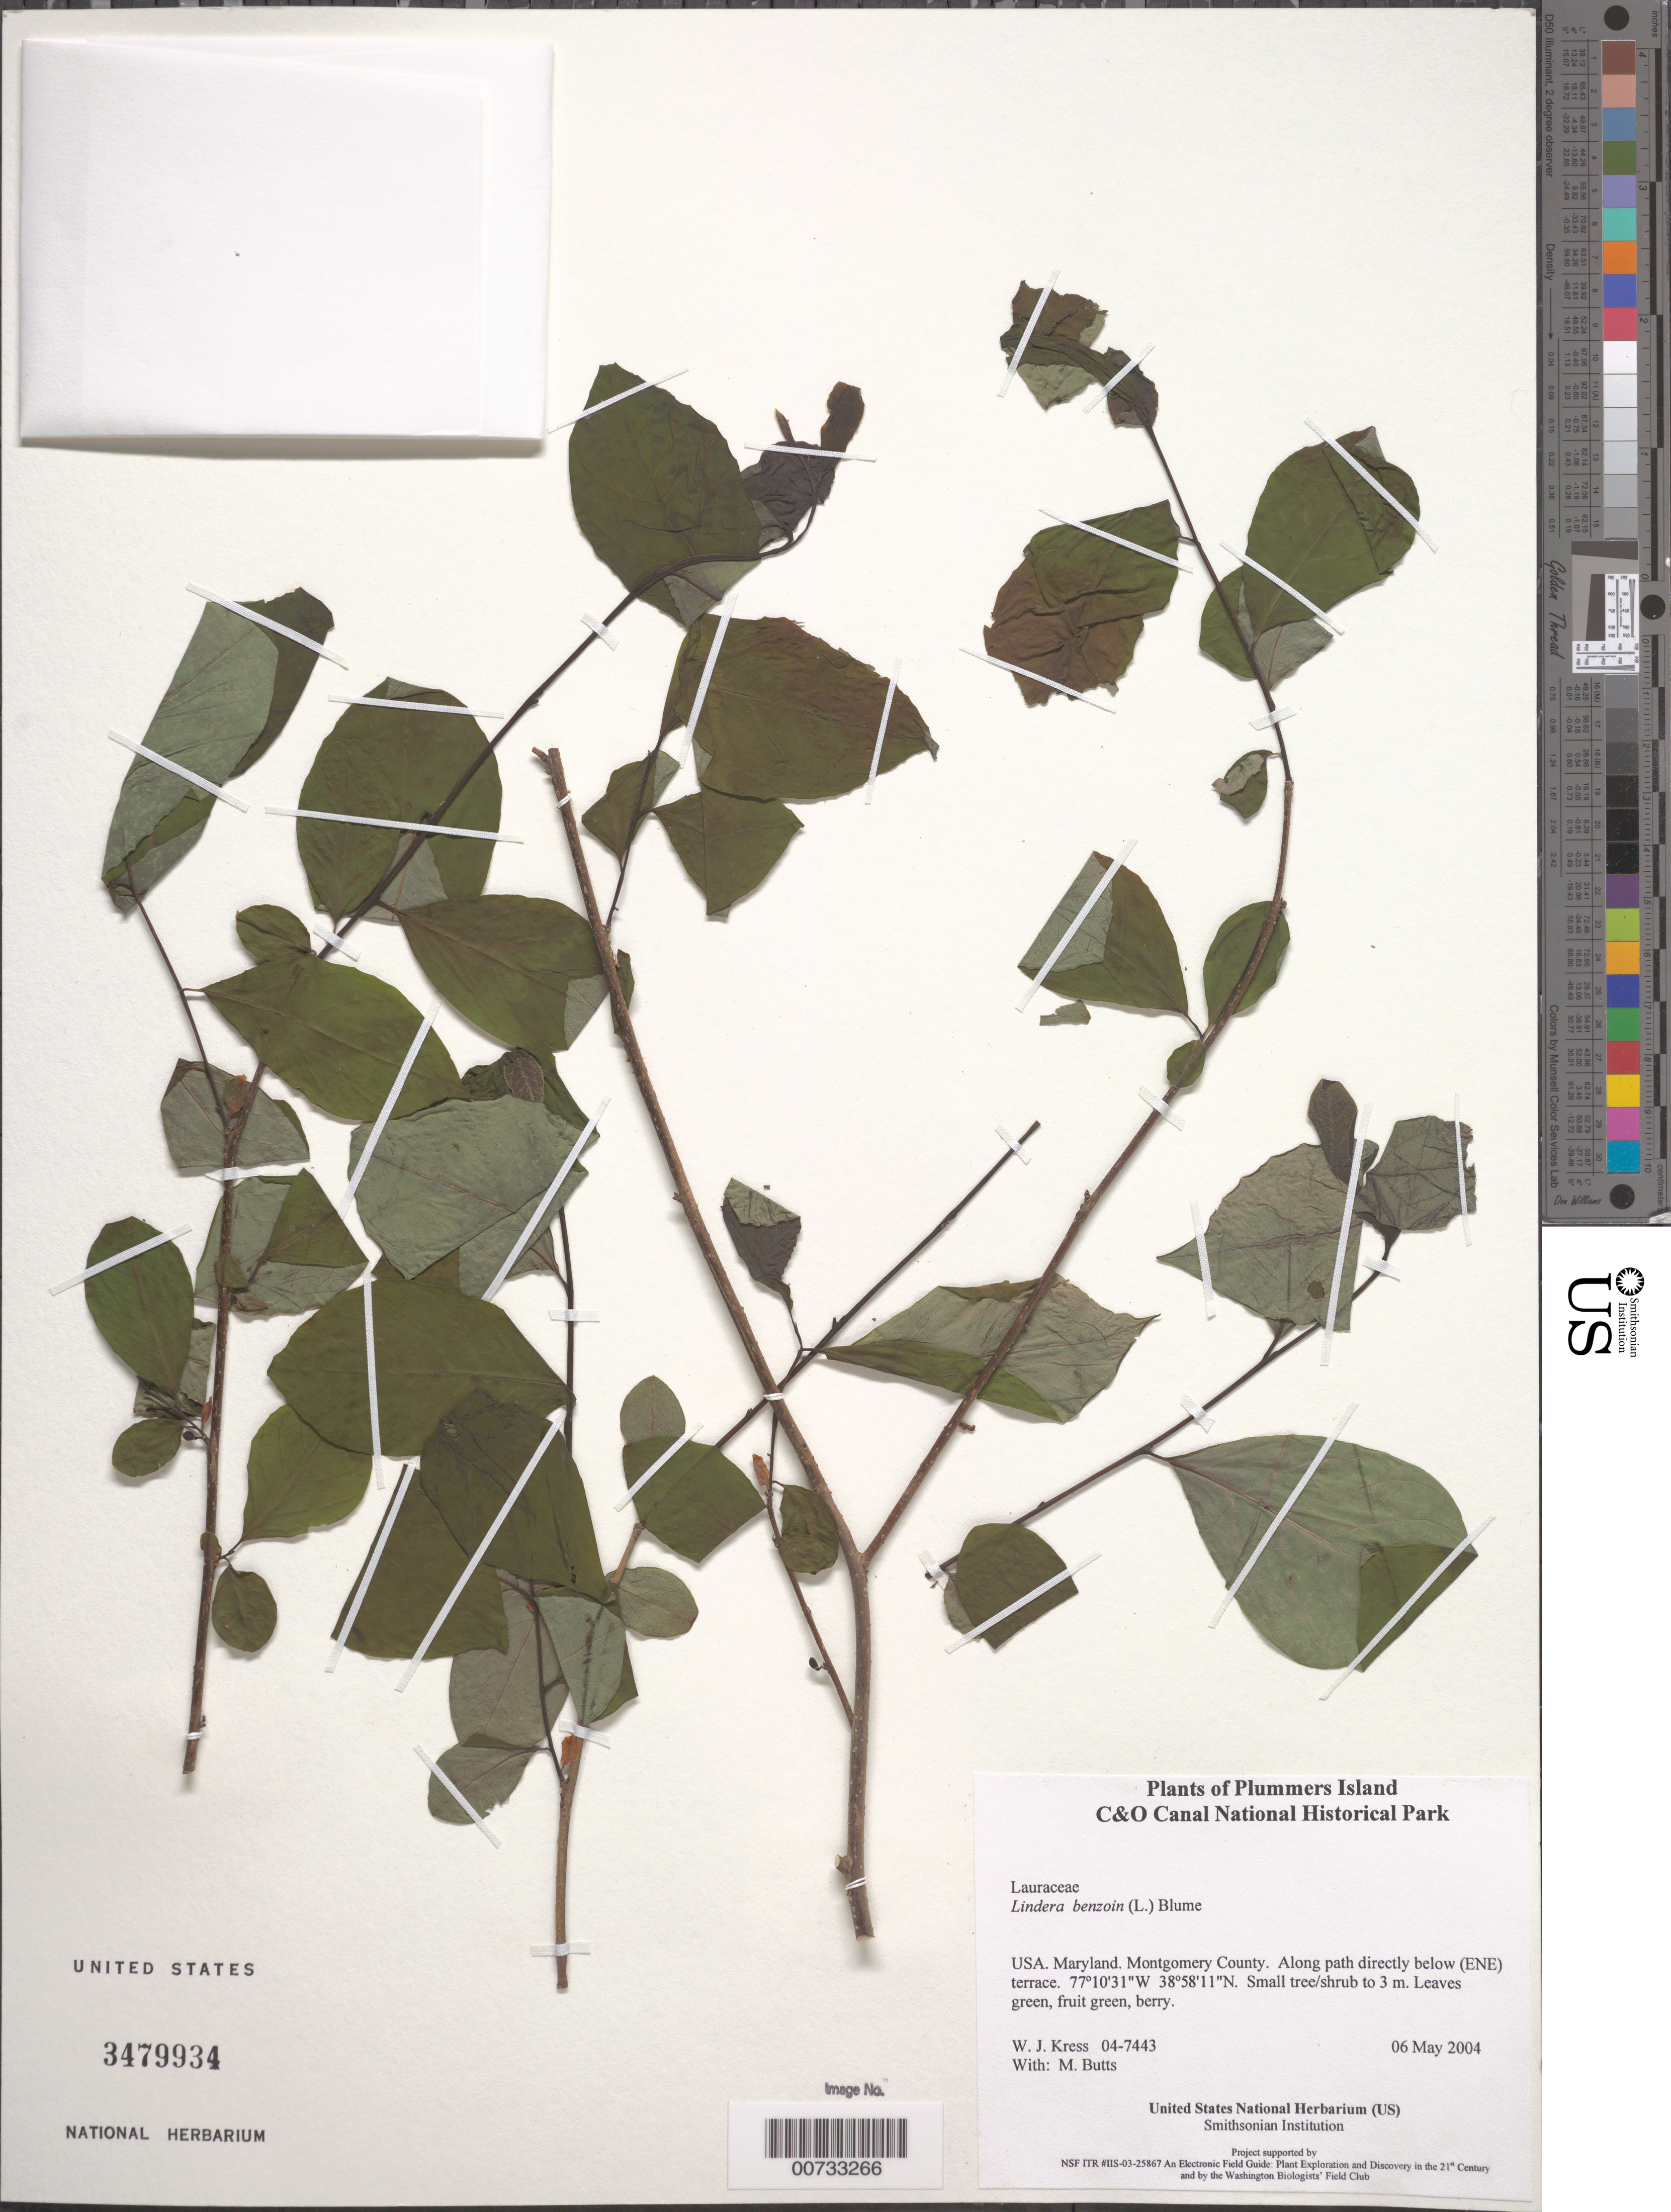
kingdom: Plantae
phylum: Tracheophyta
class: Magnoliopsida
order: Laurales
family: Lauraceae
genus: Lindera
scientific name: Lindera benzoin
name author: (L.) Blume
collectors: W. J. Kress & M. B. Butts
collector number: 04-7443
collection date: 2004-05-06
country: United States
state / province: Maryland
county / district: Montgomery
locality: Chesapeake and Ohio Canal National Historical Park, Plummers Island, along path directly below (ENE) of terrace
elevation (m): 21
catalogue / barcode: US 3479934